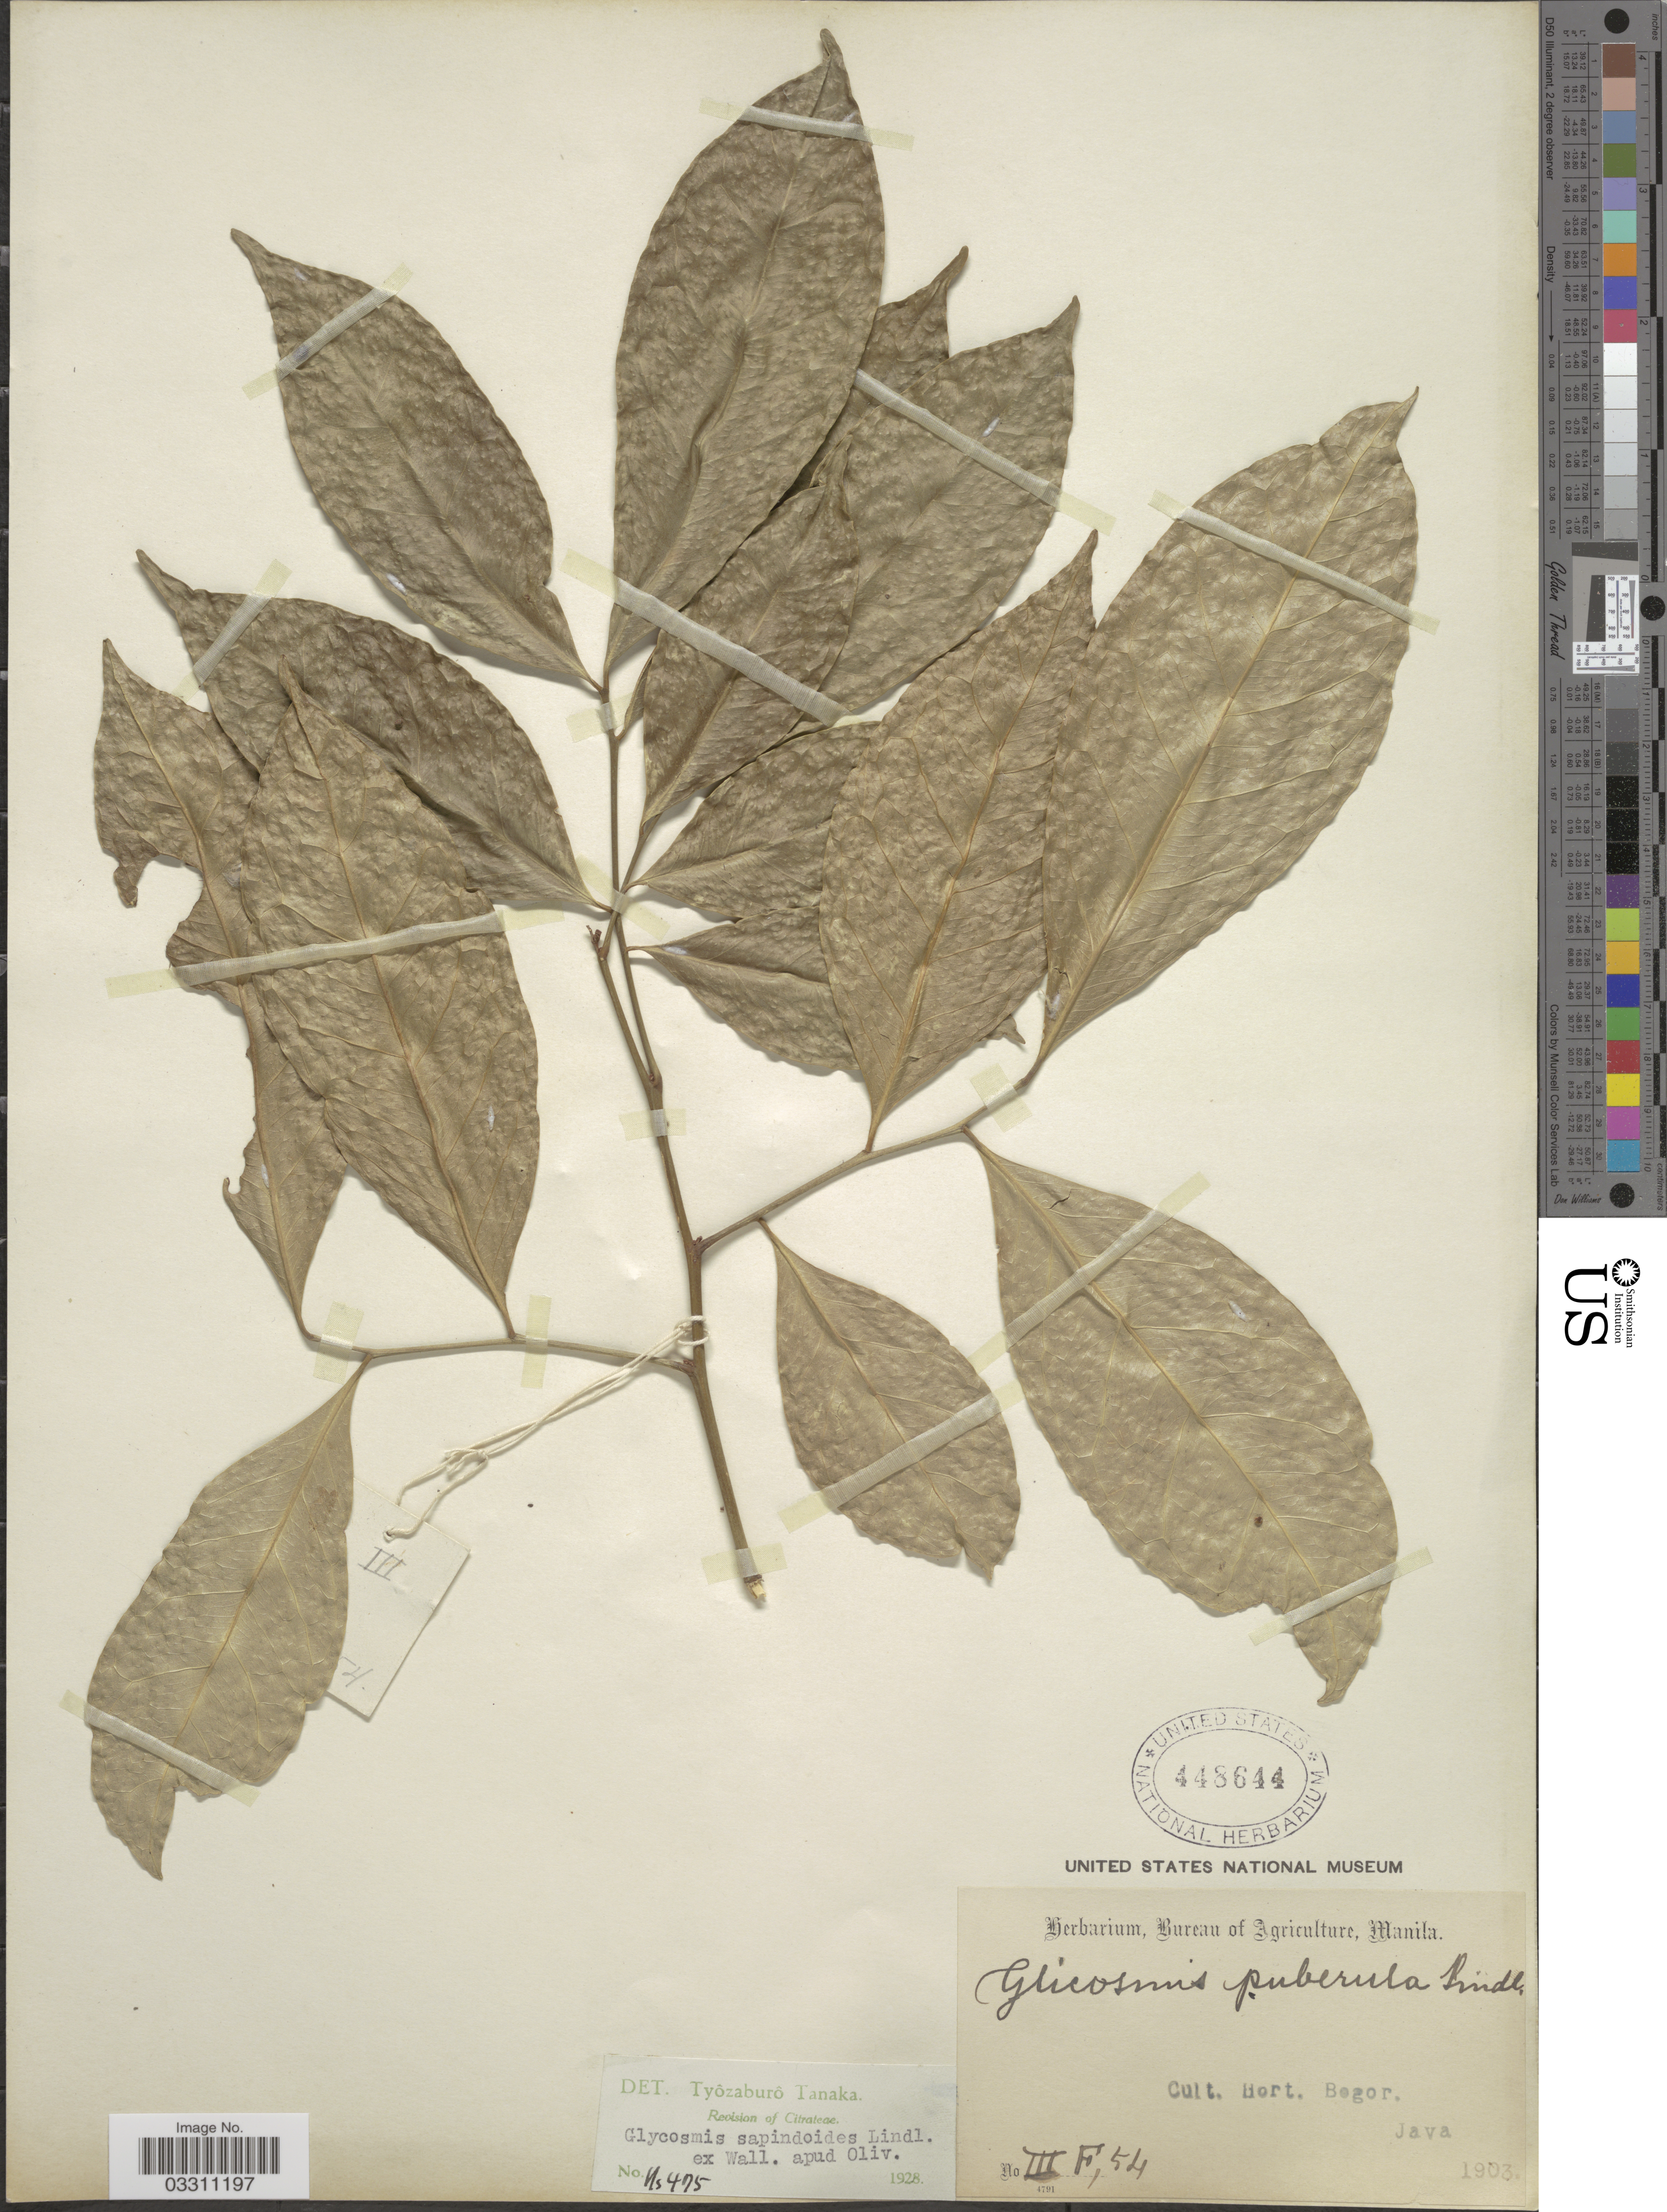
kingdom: Plantae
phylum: Tracheophyta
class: Magnoliopsida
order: Sapindales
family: Rutaceae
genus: Glycosmis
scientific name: Glycosmis sapindoides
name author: Lind & Wall.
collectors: Ex herb. Bureau of Agriculture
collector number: IIIF,54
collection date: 1903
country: Indonesia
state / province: Java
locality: Cult. Hort. Bogor.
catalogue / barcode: US 448644